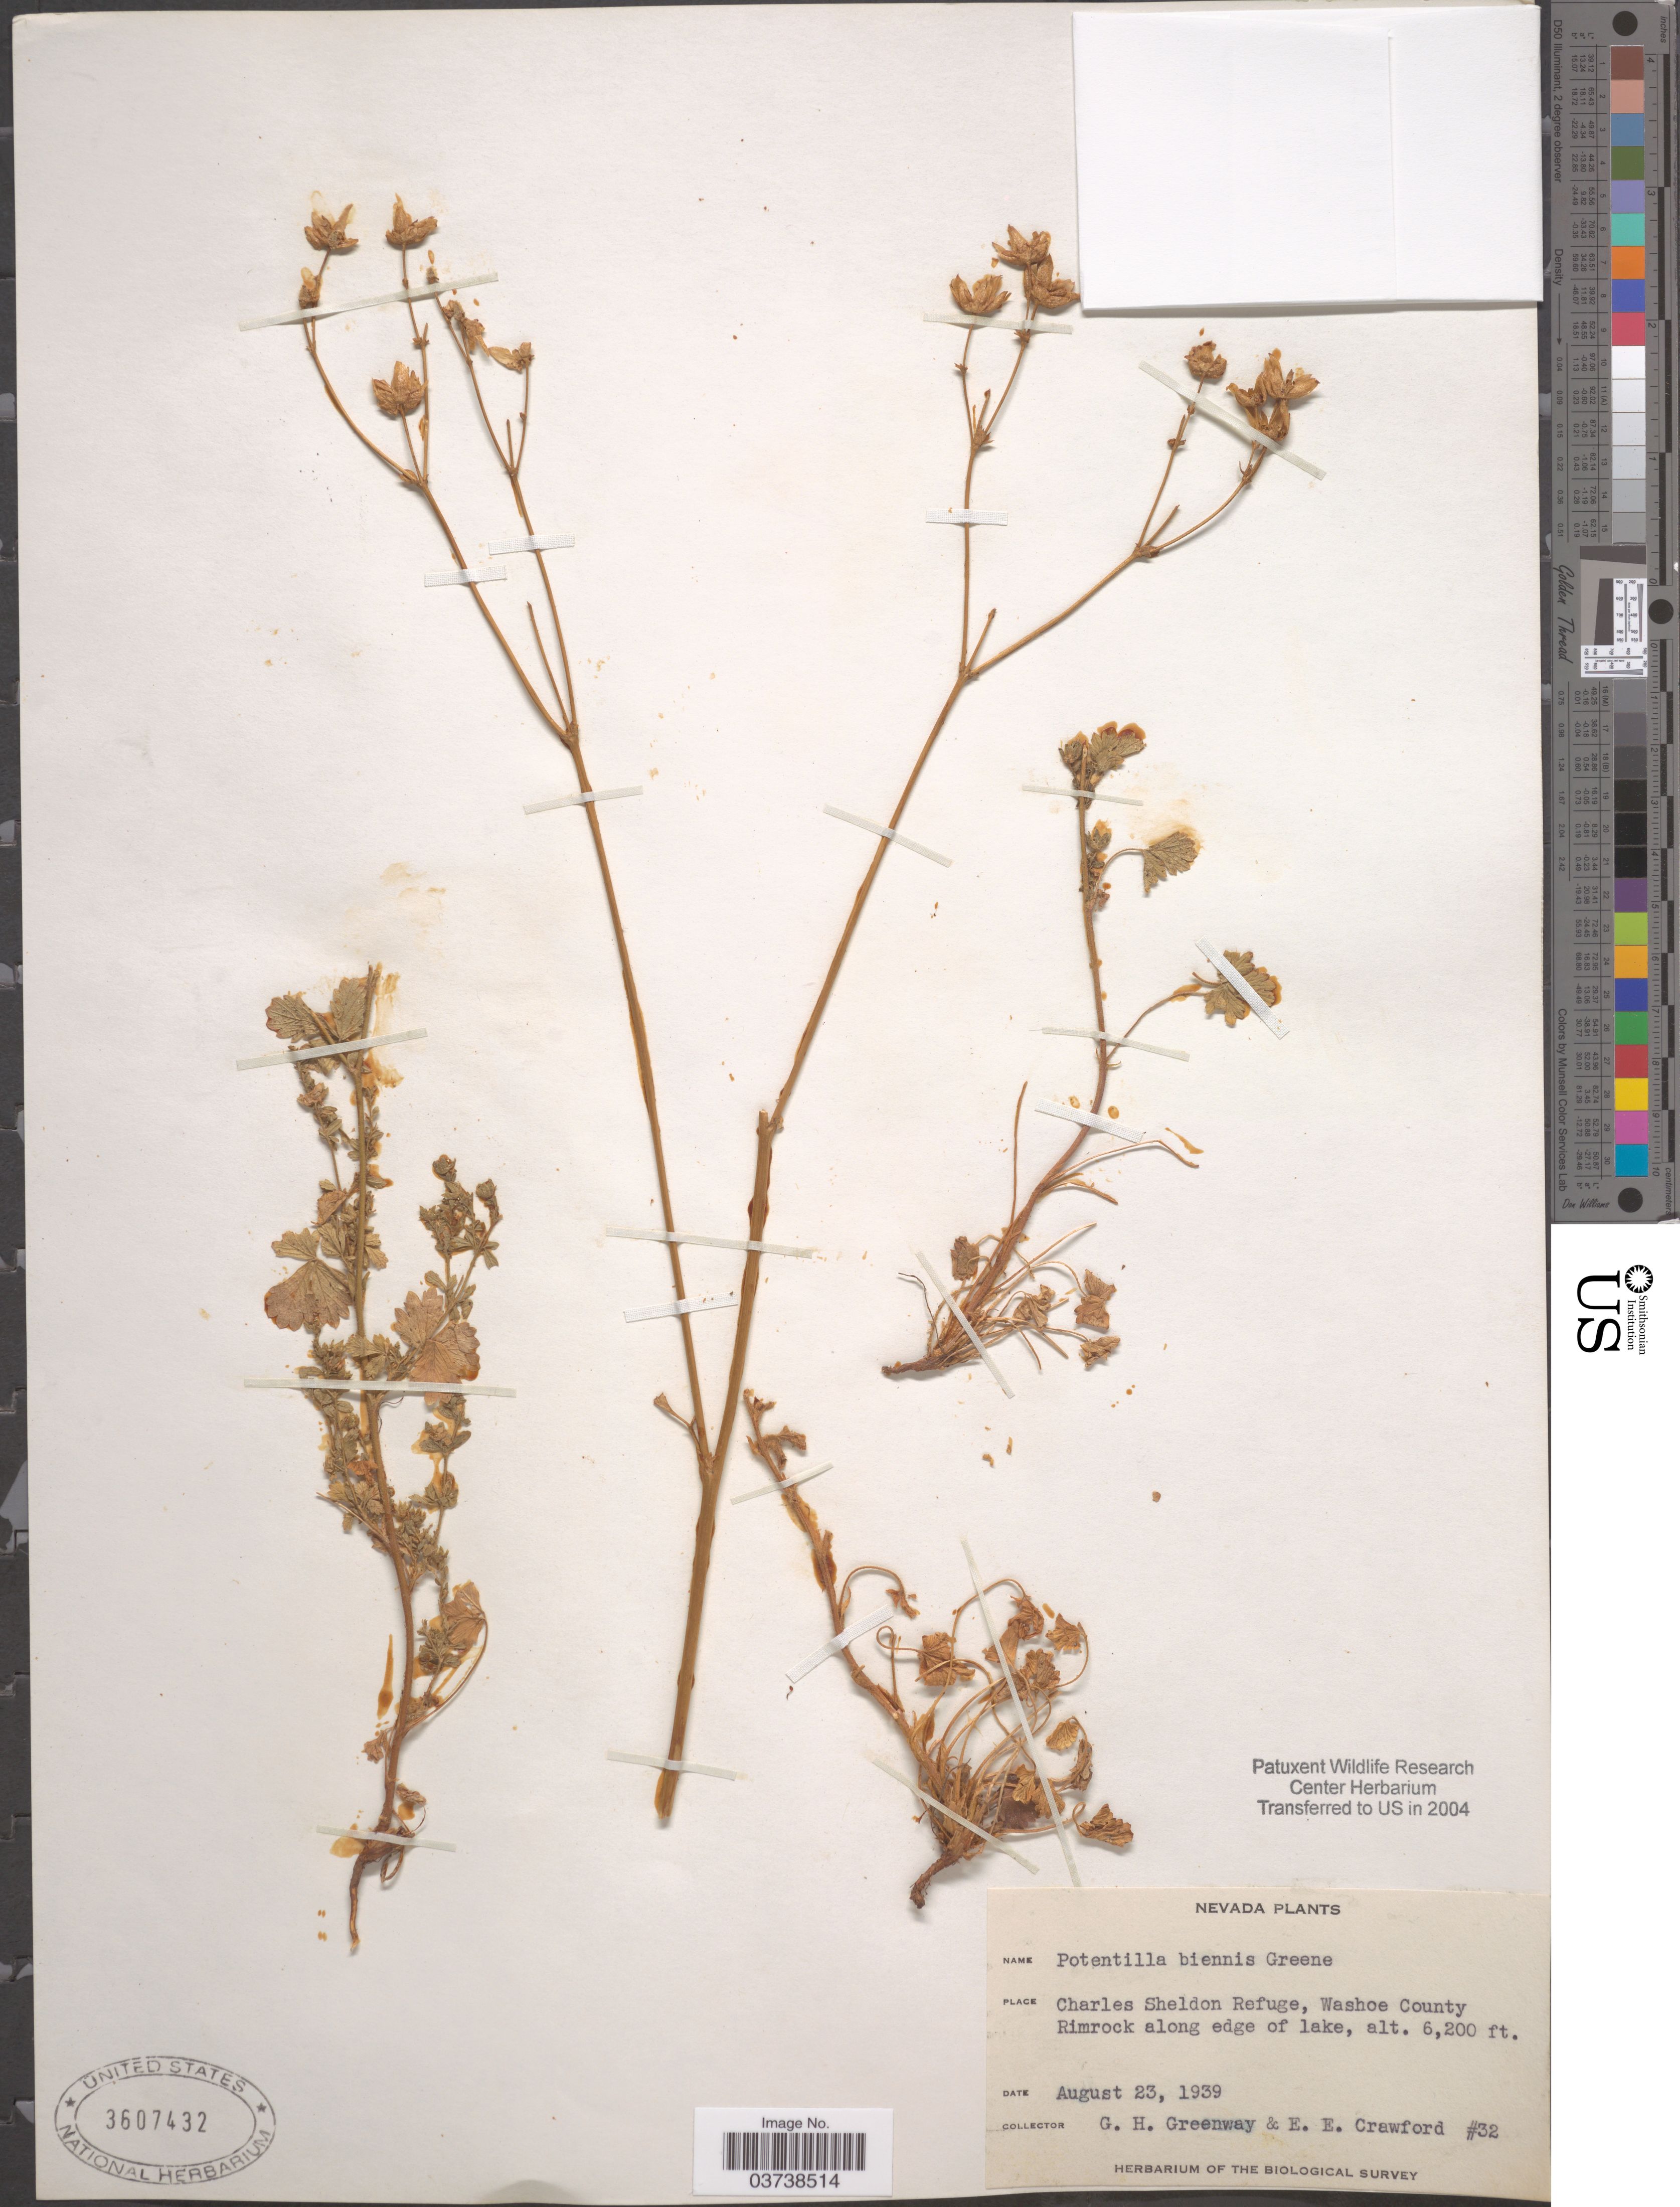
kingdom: Plantae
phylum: Tracheophyta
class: Magnoliopsida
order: Rosales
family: Rosaceae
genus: Potentilla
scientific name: Potentilla biennis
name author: Greene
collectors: G. Greenway & E. Crawford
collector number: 32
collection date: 1939-08-23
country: United States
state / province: Nevada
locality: Charles Sheldon Refuge, Washoe County Rimrock along edge of lake.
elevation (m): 1890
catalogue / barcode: US 3607432